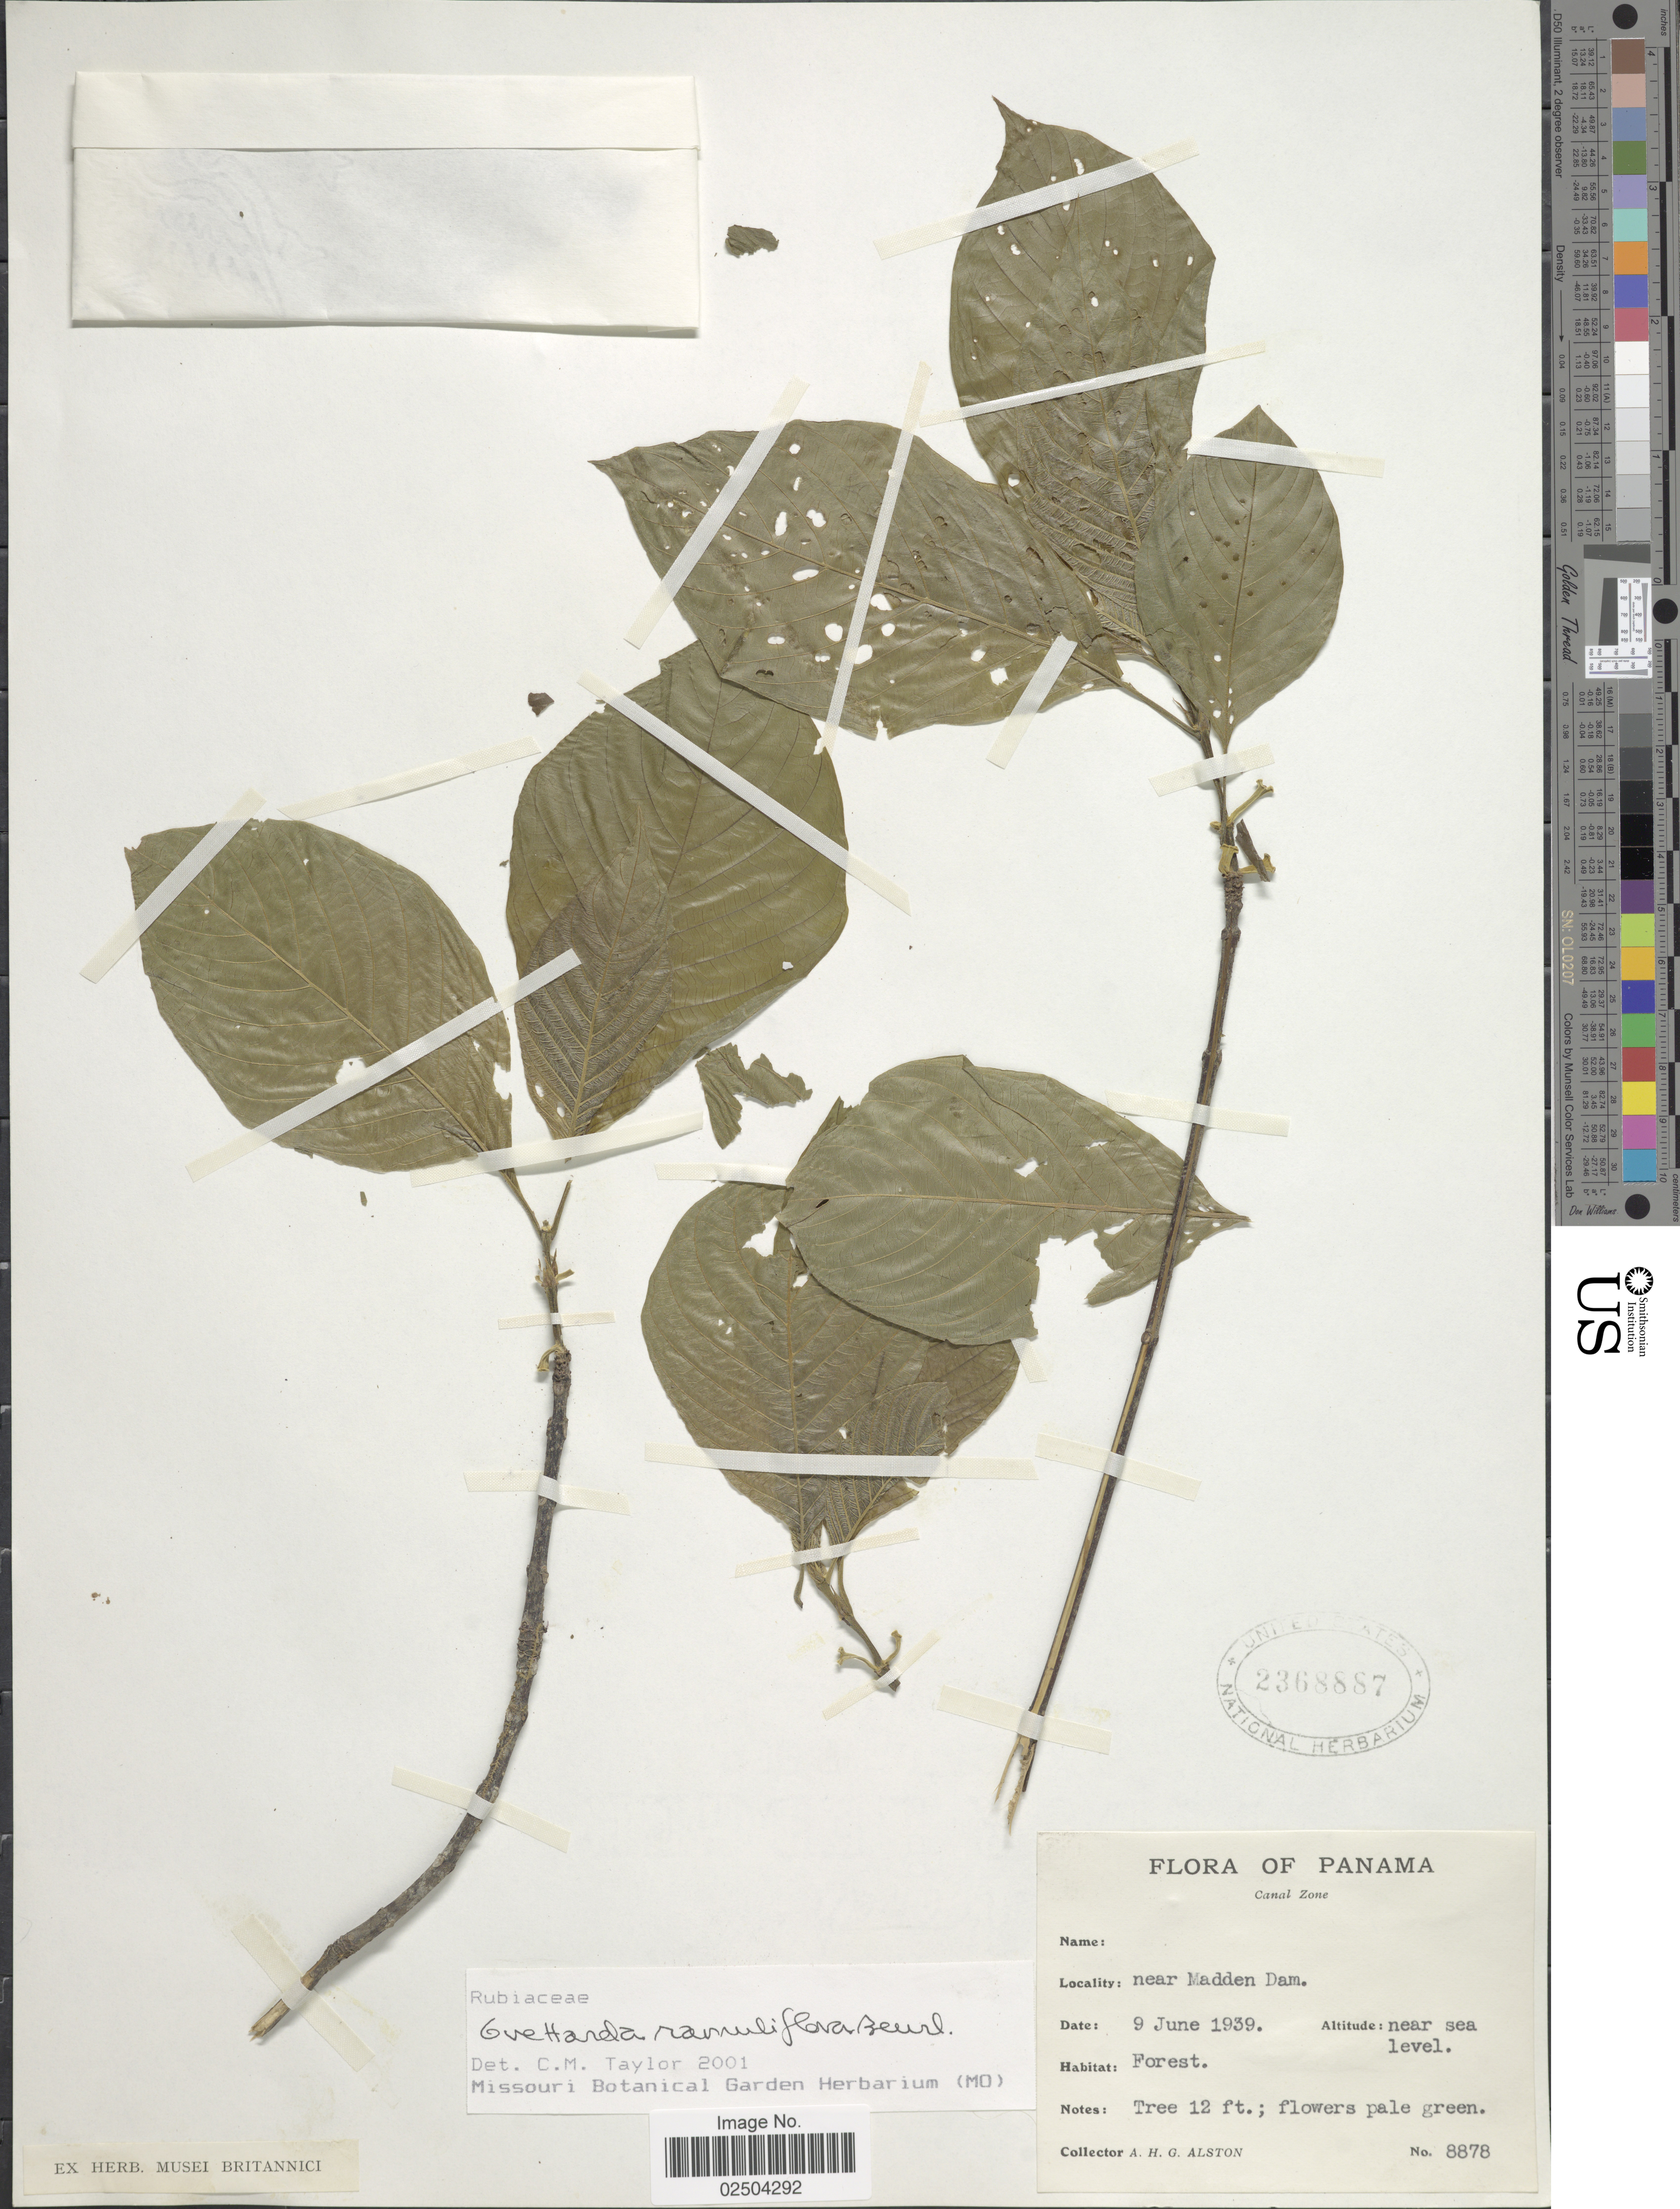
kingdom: Plantae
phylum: Tracheophyta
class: Magnoliopsida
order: Gentianales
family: Rubiaceae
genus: Guettarda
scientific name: Guettarda ramuliflora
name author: Beurl.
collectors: A. H. Alston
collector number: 8878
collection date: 1939-06-09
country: Panama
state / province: Colón / Panamá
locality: Canal Zone, Near Madden Dam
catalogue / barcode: US 2368887